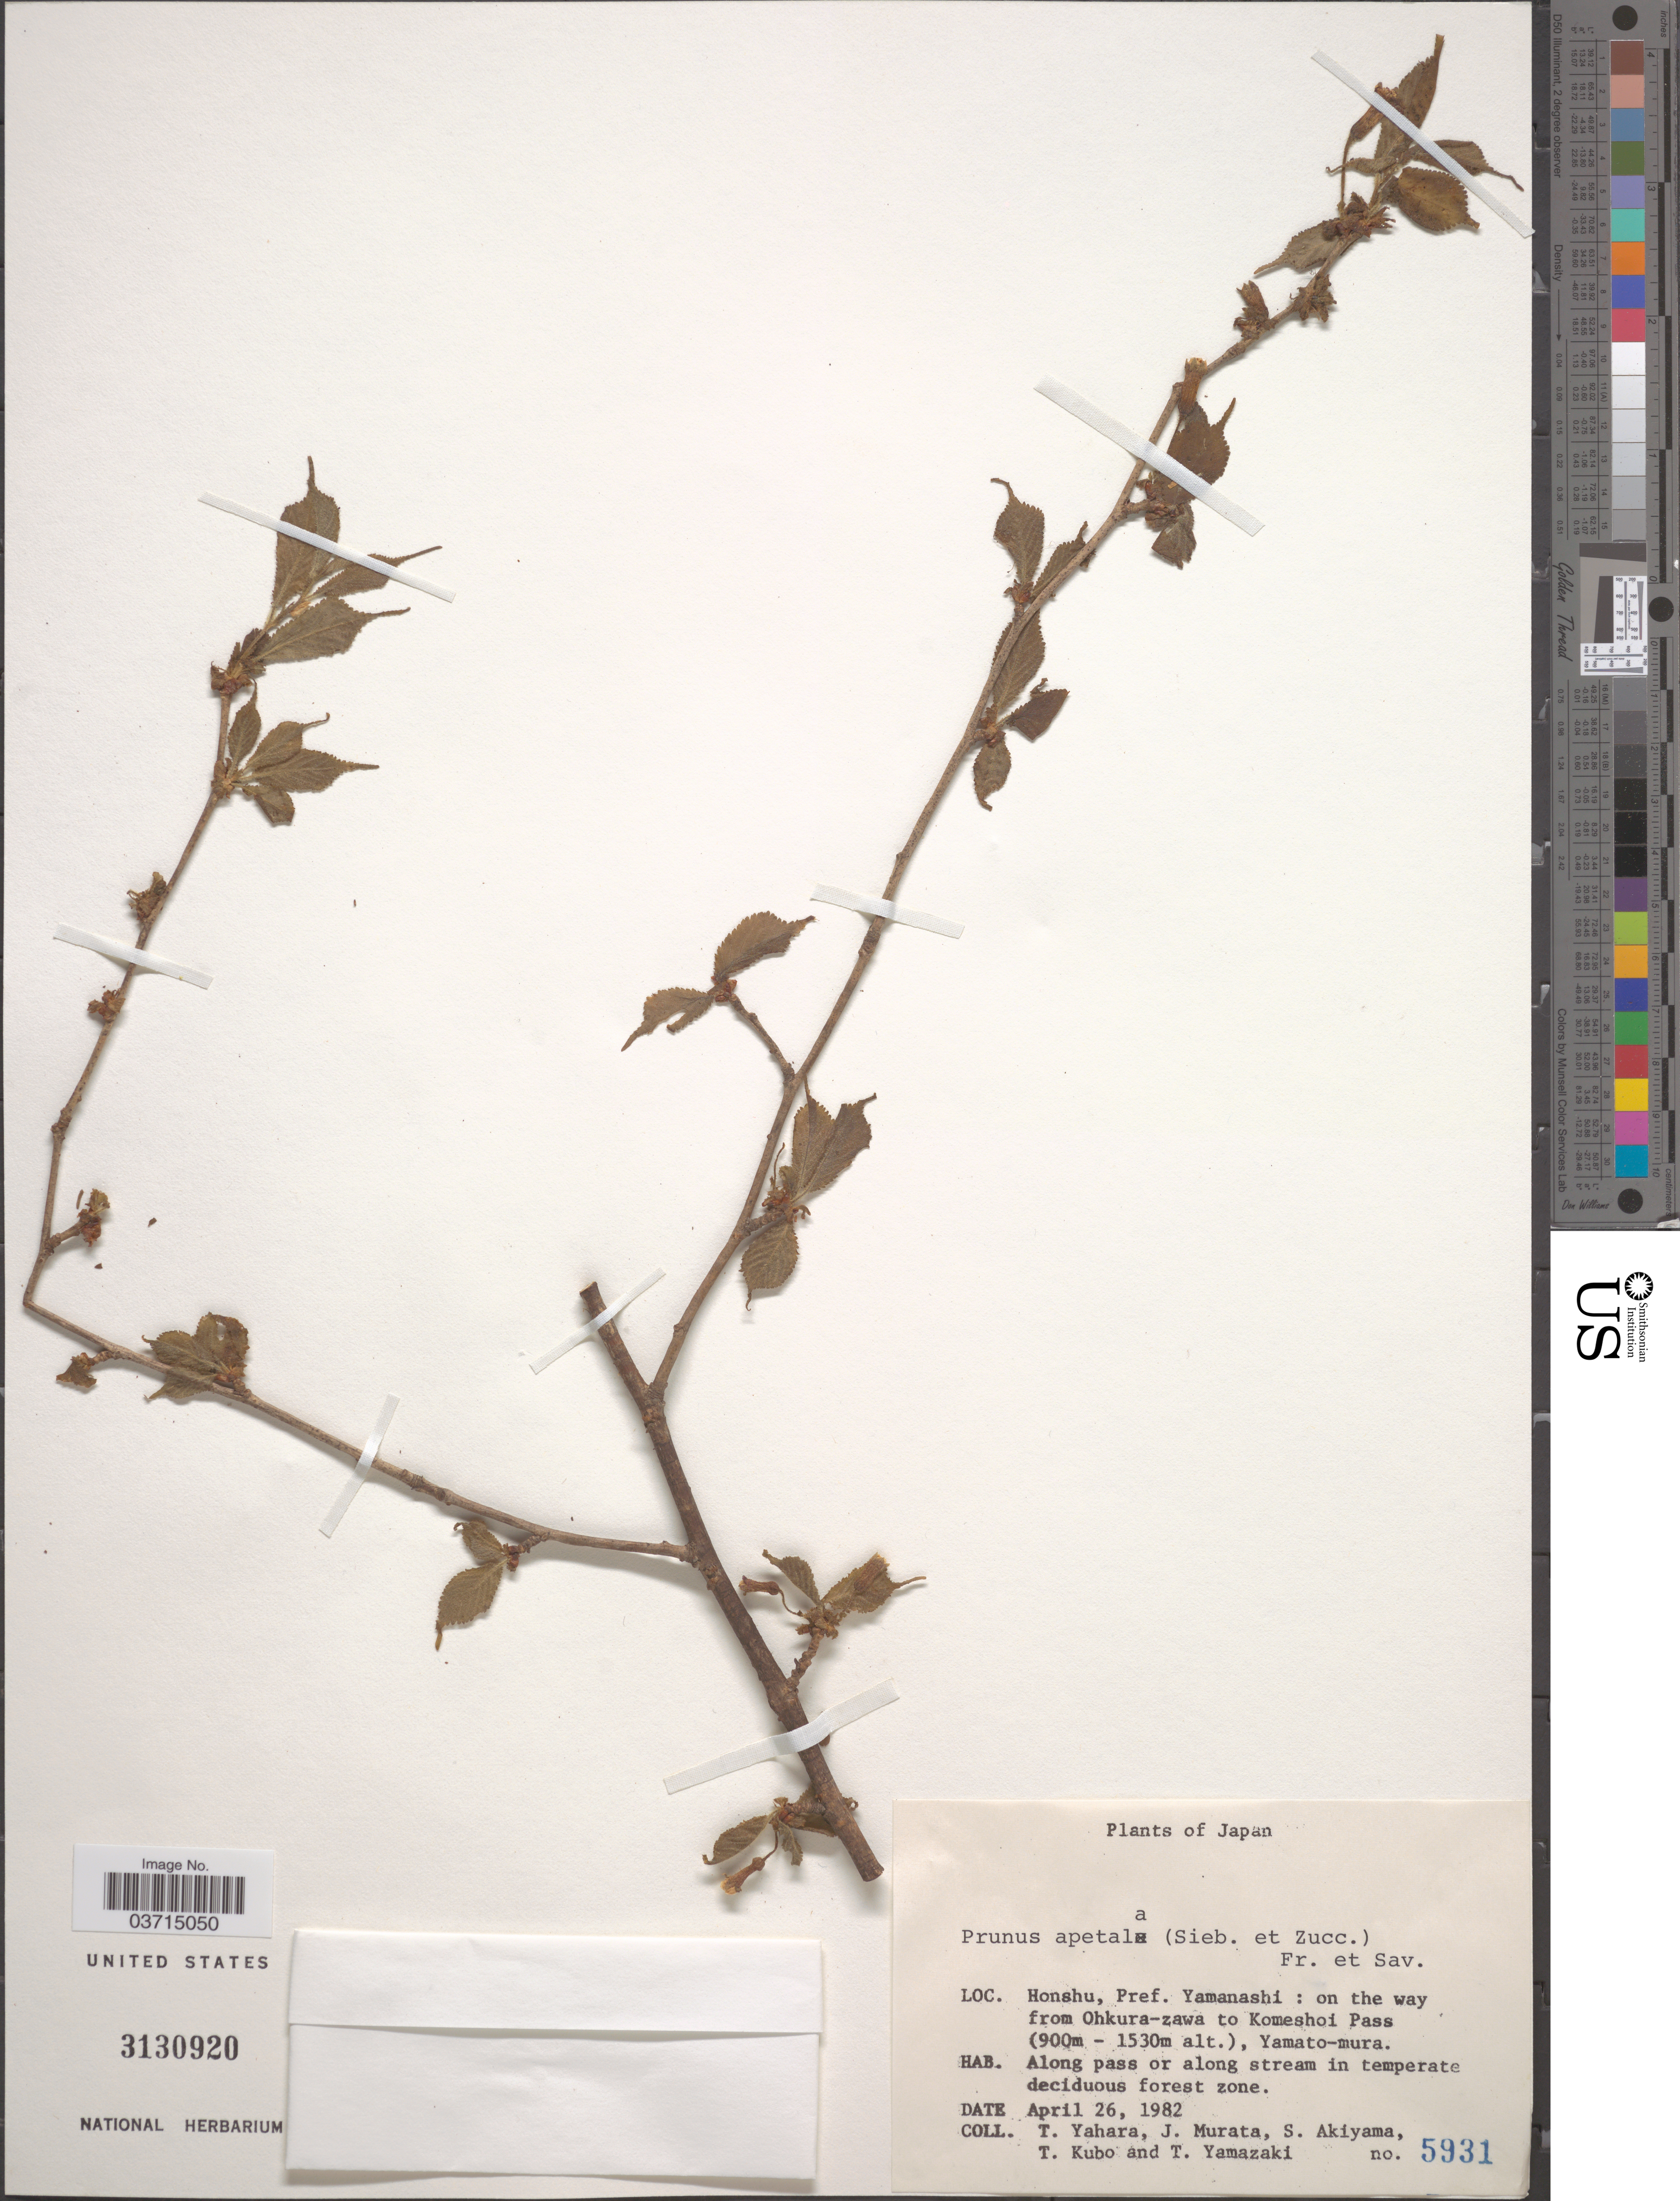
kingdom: Plantae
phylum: Tracheophyta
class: Magnoliopsida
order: Rosales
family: Rosaceae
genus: Prunus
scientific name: Prunus apetala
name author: (Siebold & Zucc.) Franch. & Sav.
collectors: T. Yahara, J. Murata, Shinobu Akiyama, T. Kubo & T. Yamazaki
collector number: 5931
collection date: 1982-04-26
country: Japan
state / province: Yamanasi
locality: Honshu, Pref. Yamanashi: on the way from Ohkura-zawa to Komeshoi Pass, Yamato-mura.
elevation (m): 900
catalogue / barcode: US 3130920